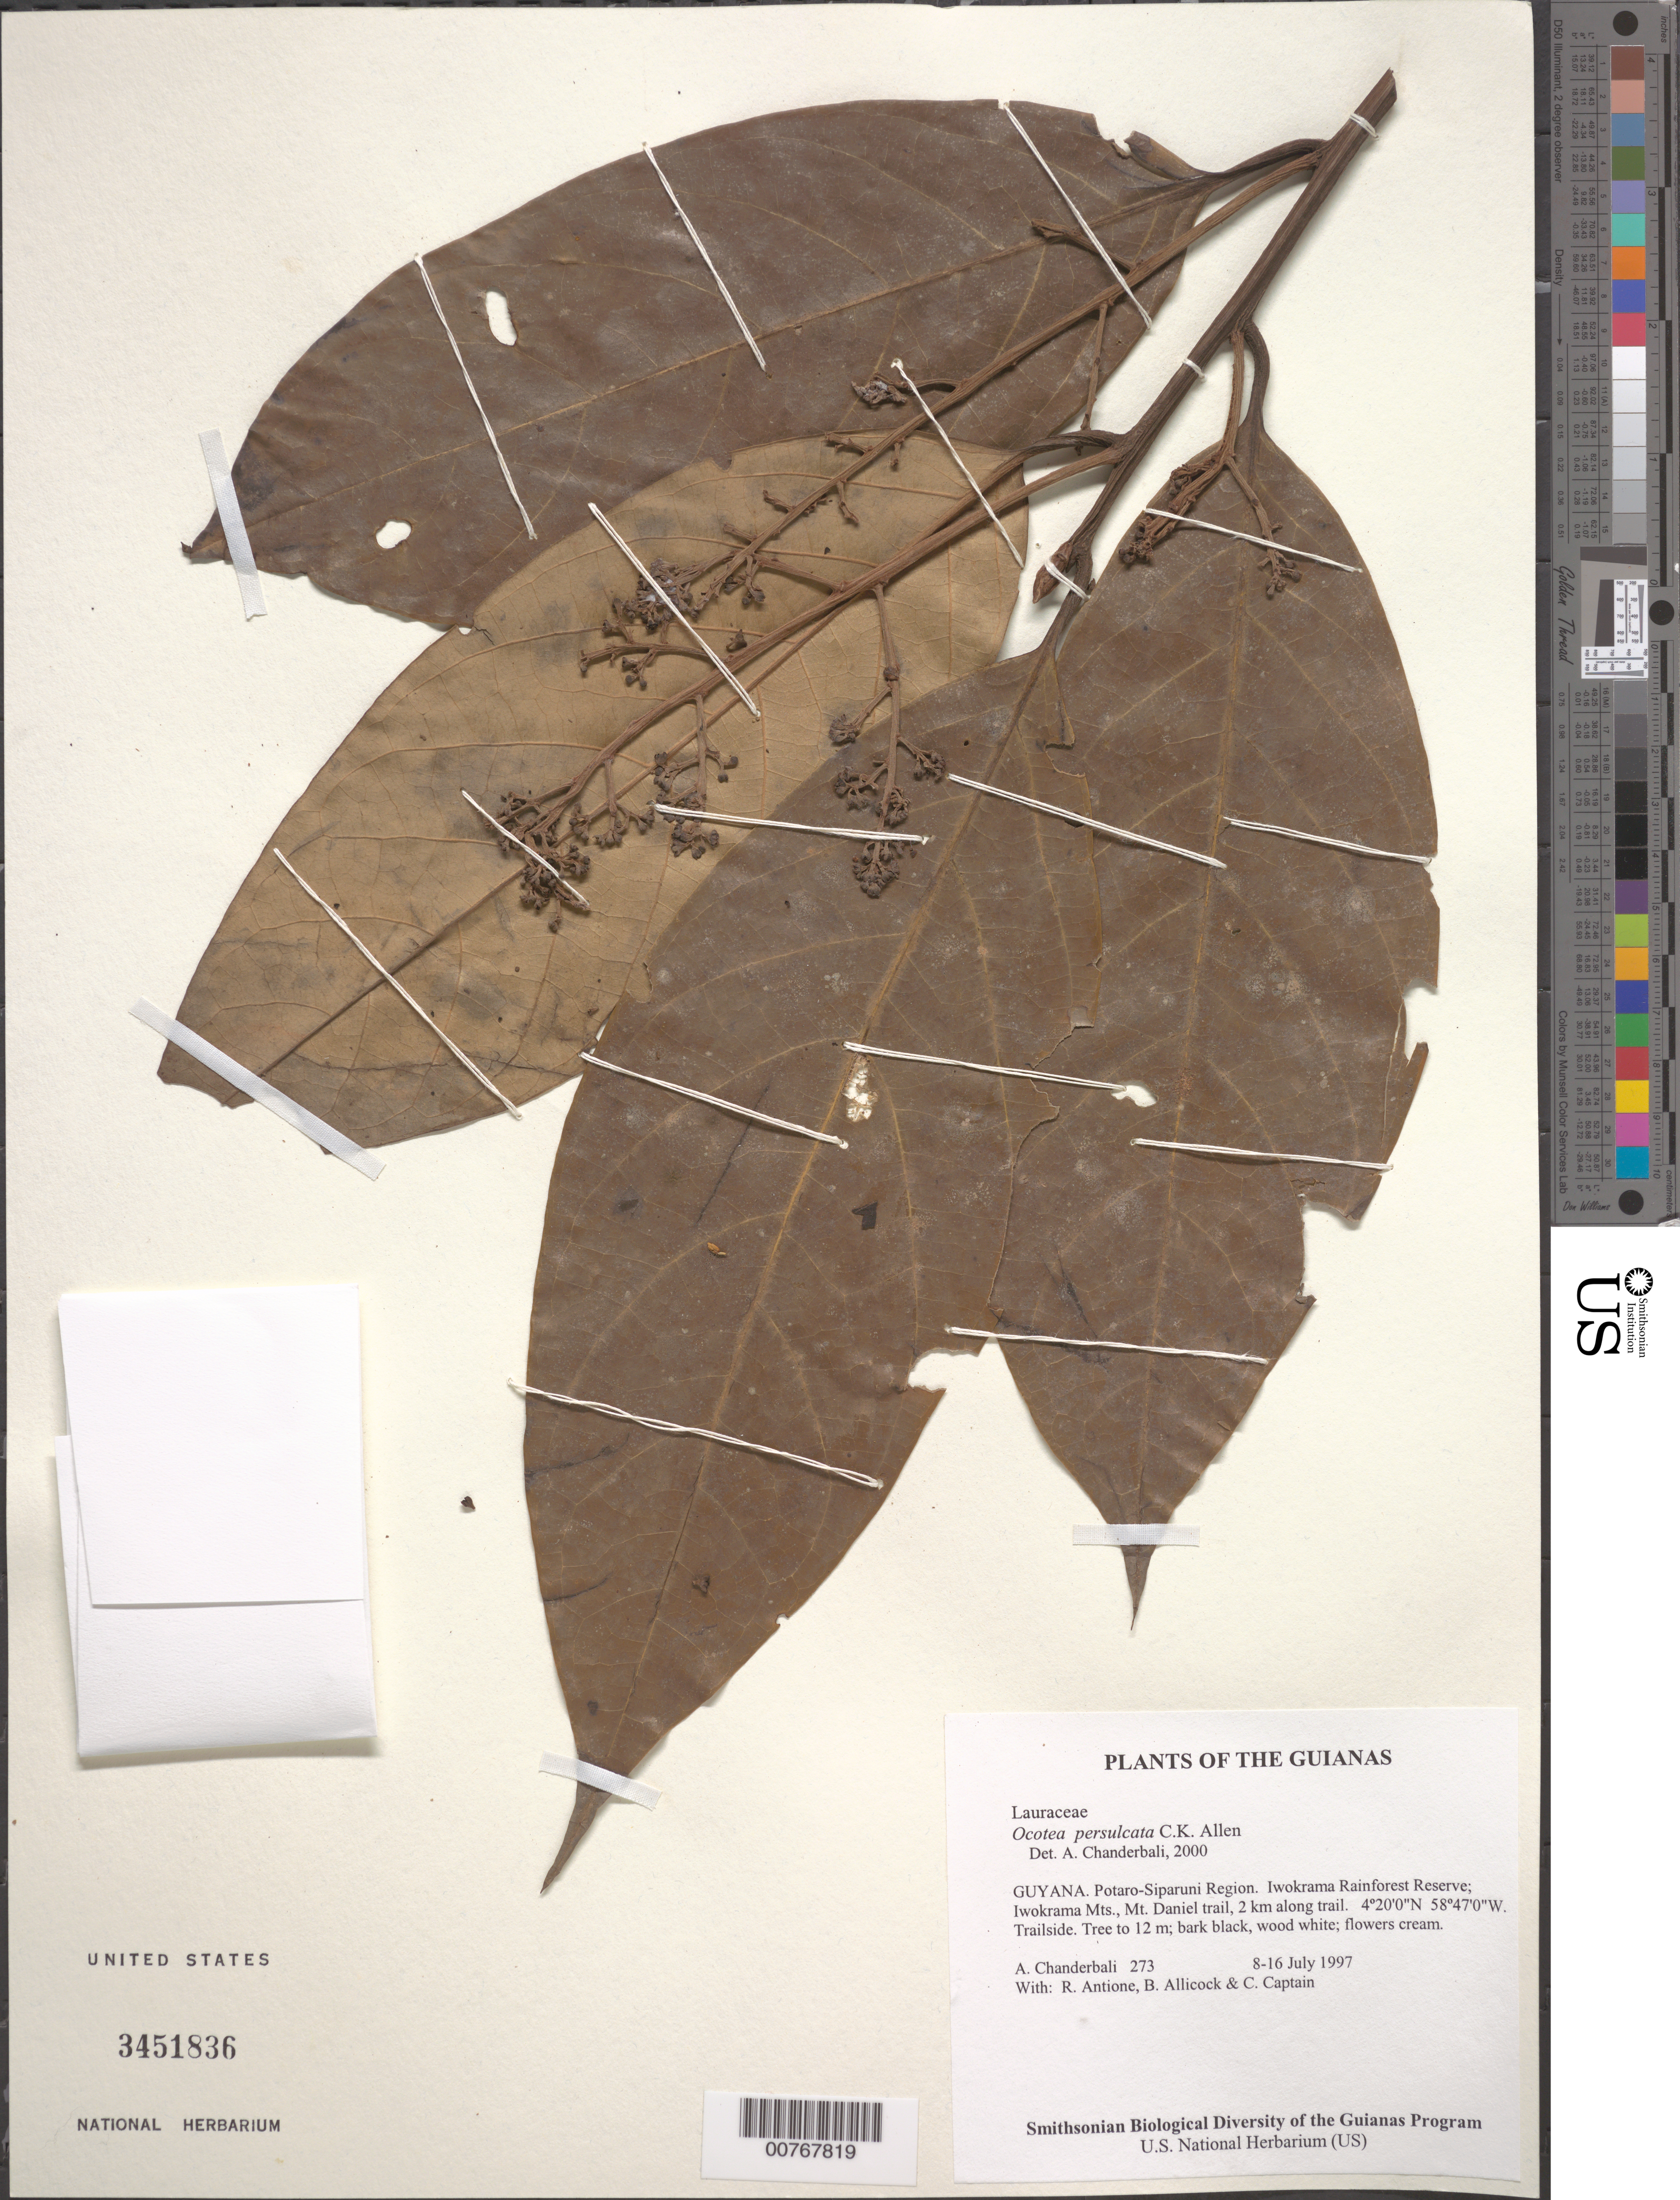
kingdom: Plantae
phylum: Tracheophyta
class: Magnoliopsida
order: Laurales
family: Lauraceae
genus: Ocotea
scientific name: Ocotea persulcata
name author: C.K. Allen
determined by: Chanderbali, Andre Shashi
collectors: A. S. Chanderbali, R. Antione, B. Allicock & C. Captain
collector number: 273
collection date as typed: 8-16 July 1997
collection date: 1997-07-08/1997-07-16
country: Guyana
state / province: Potaro-Siparuni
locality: Iwokrama Rainforest Reserve; Iwokrama Mts., Mt. Daniel trail, 2 km along trail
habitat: Trailside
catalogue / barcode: US 3451836